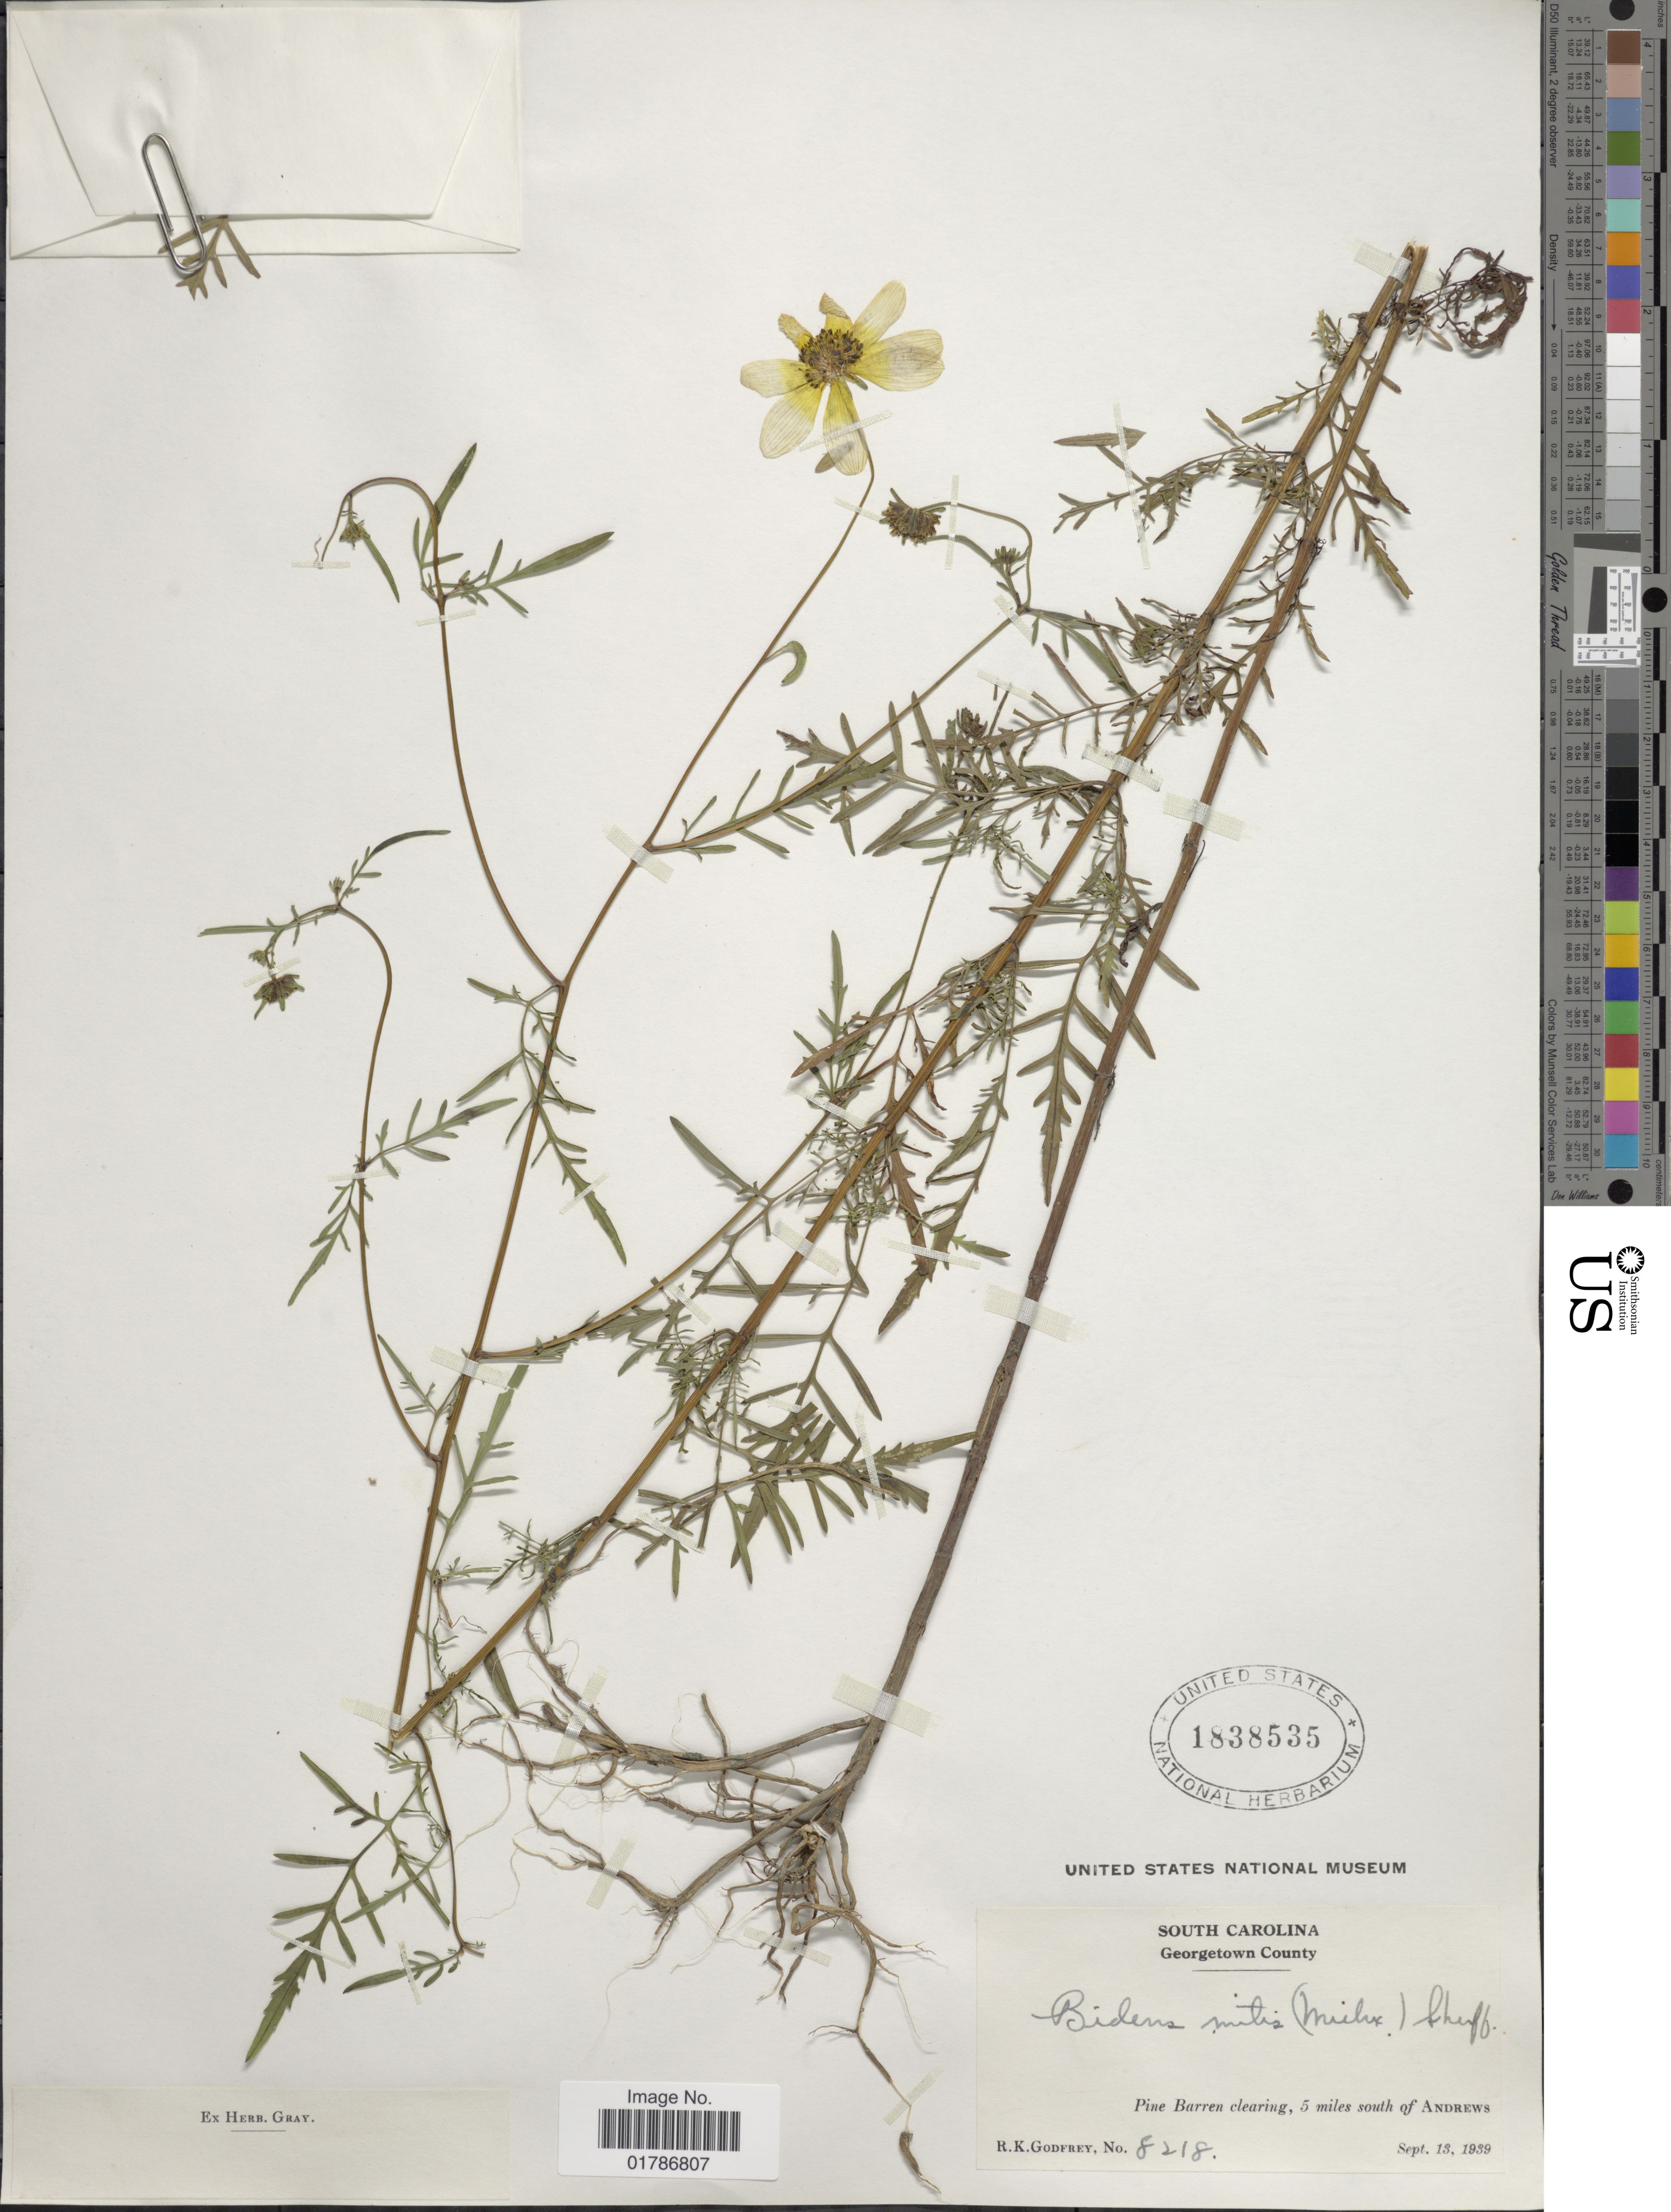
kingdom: Plantae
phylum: Tracheophyta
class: Magnoliopsida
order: Asterales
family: Asteraceae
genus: Bidens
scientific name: Bidens mitis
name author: (Michx.) Sherff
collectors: R. K. Godfrey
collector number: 8218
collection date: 1939-09-13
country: United States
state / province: South Carolina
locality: Georgetow County, Pine Barren clearing, 5 miles south of Andrews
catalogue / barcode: US 1838535